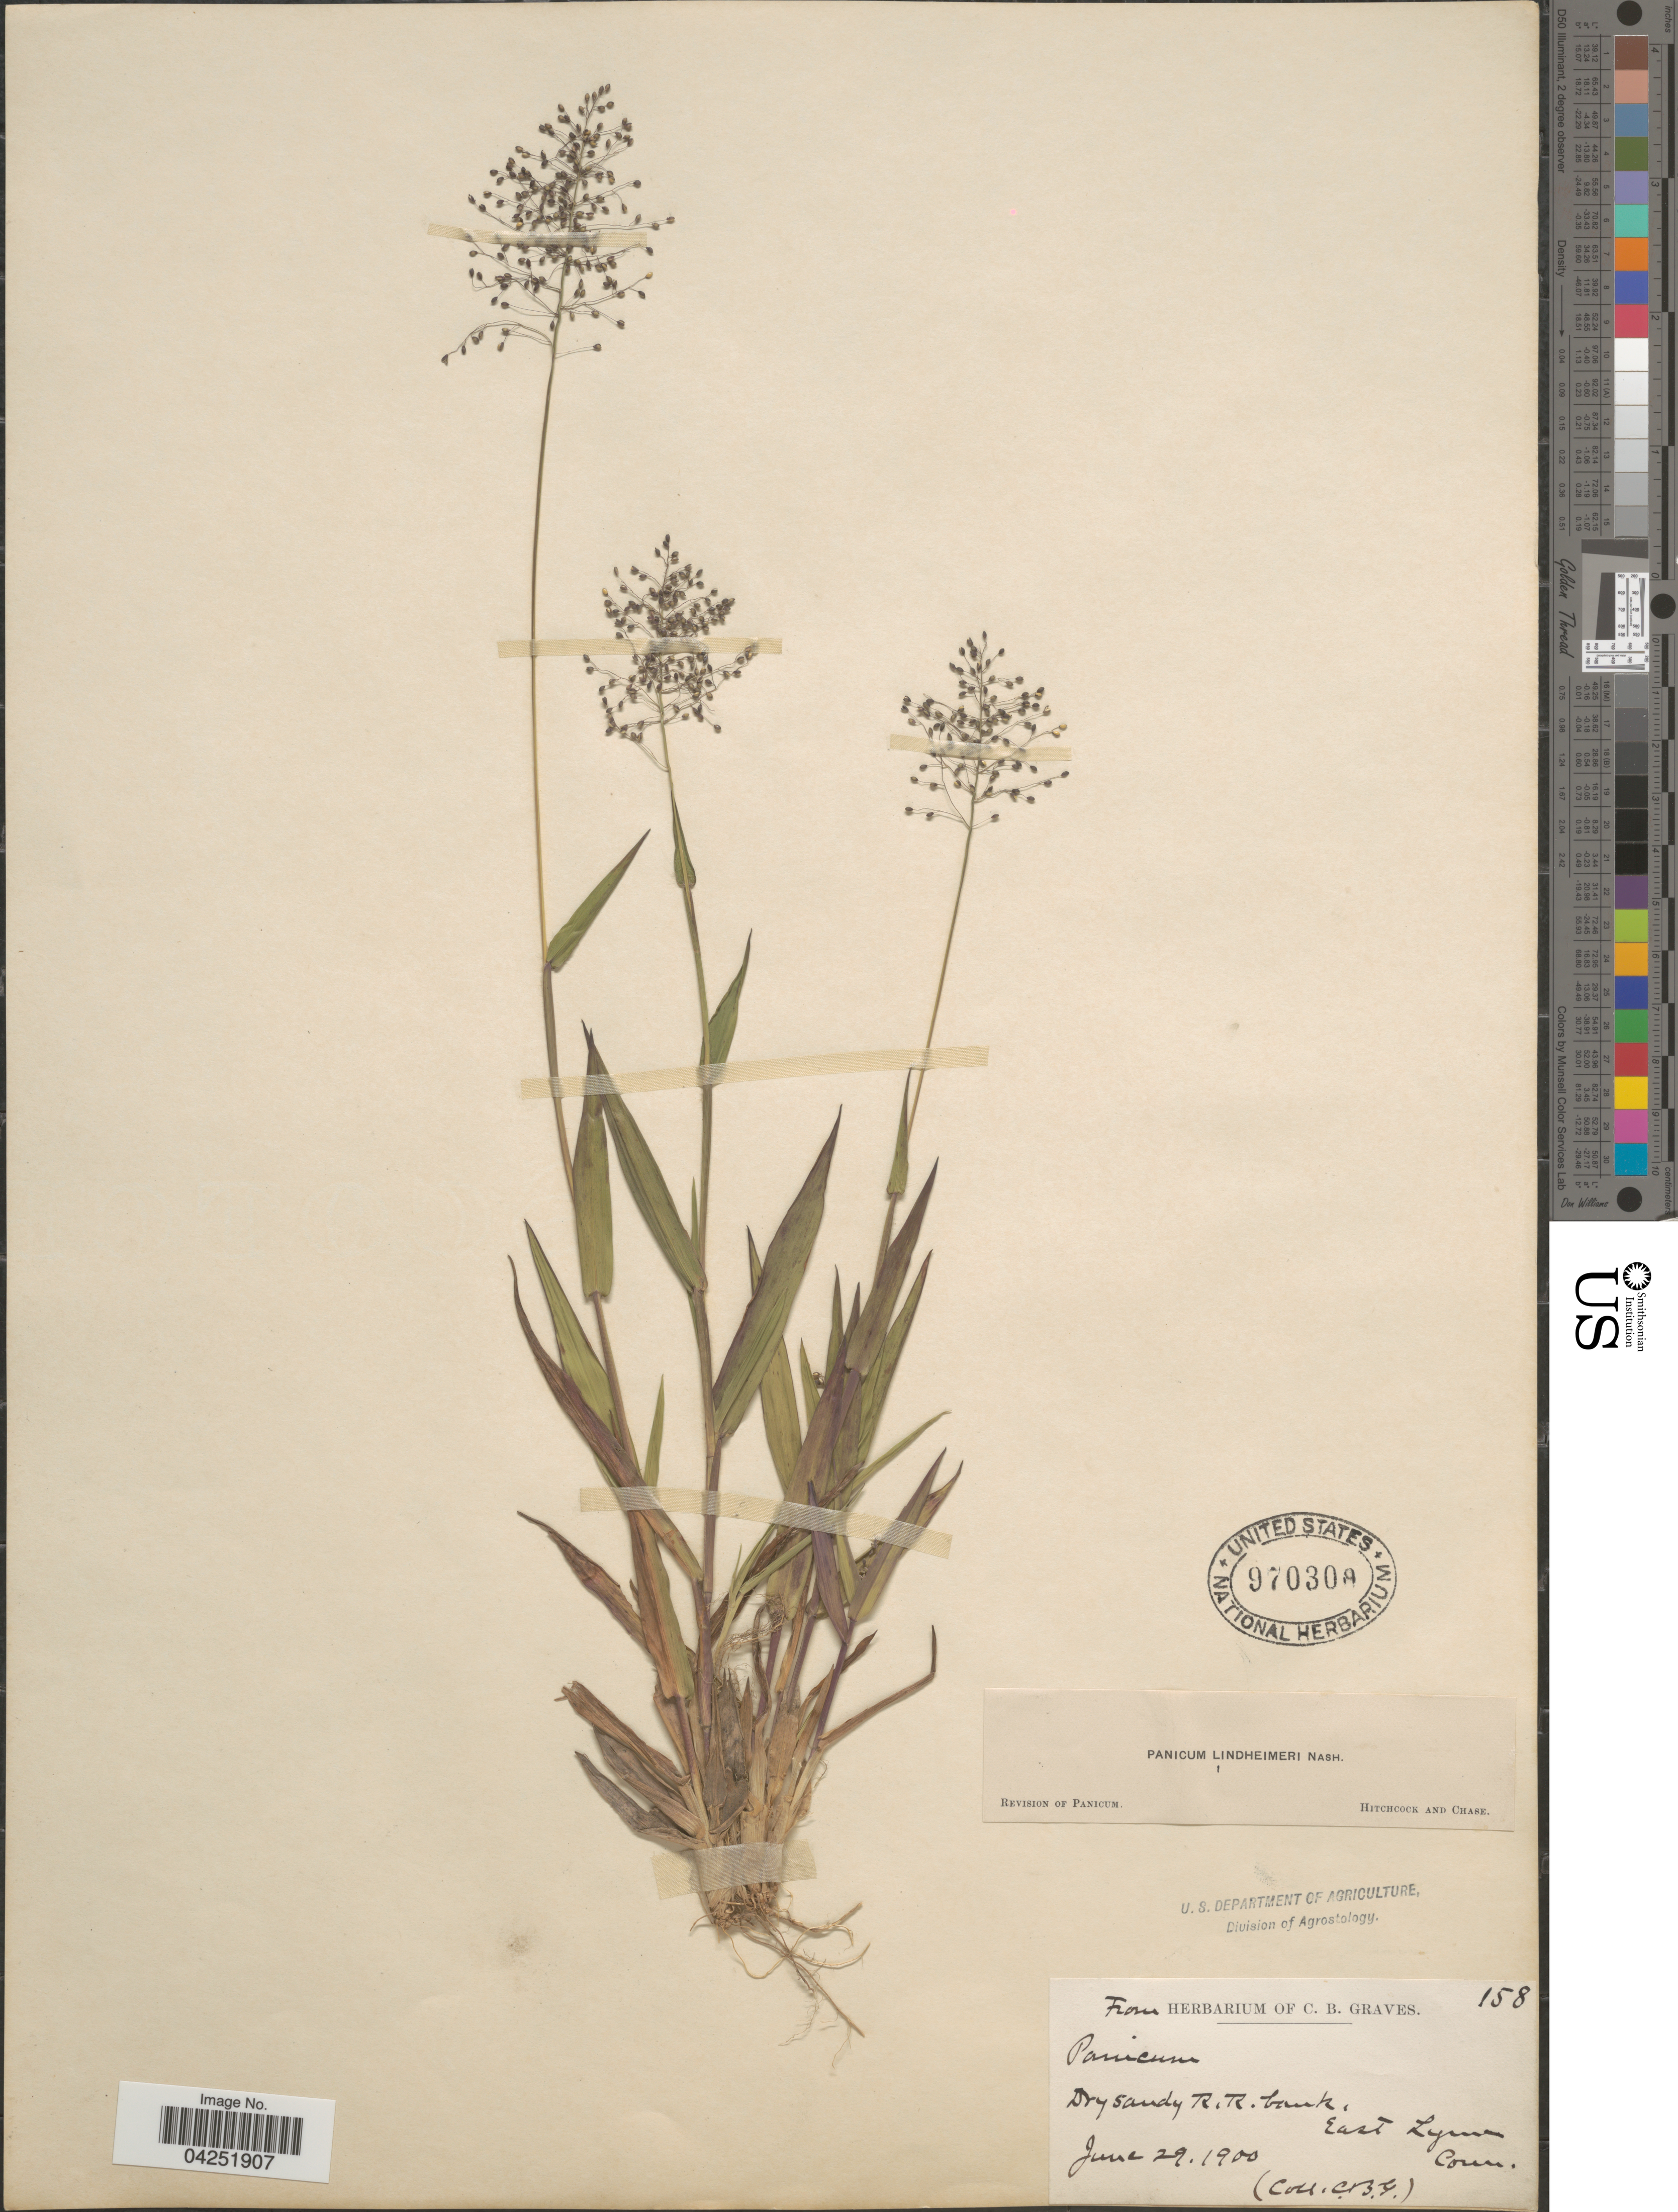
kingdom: Plantae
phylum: Tracheophyta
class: Liliopsida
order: Poales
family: Poaceae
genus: Dichanthelium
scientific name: Dichanthelium acuminatum var. lindheimeri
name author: (Nash) Gould & C.A. Clark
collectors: C. Graves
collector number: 158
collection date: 1900-06-29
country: United States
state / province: Connecticut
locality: Dry sandy R.R. bank, East Lynn.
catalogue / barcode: US 970300